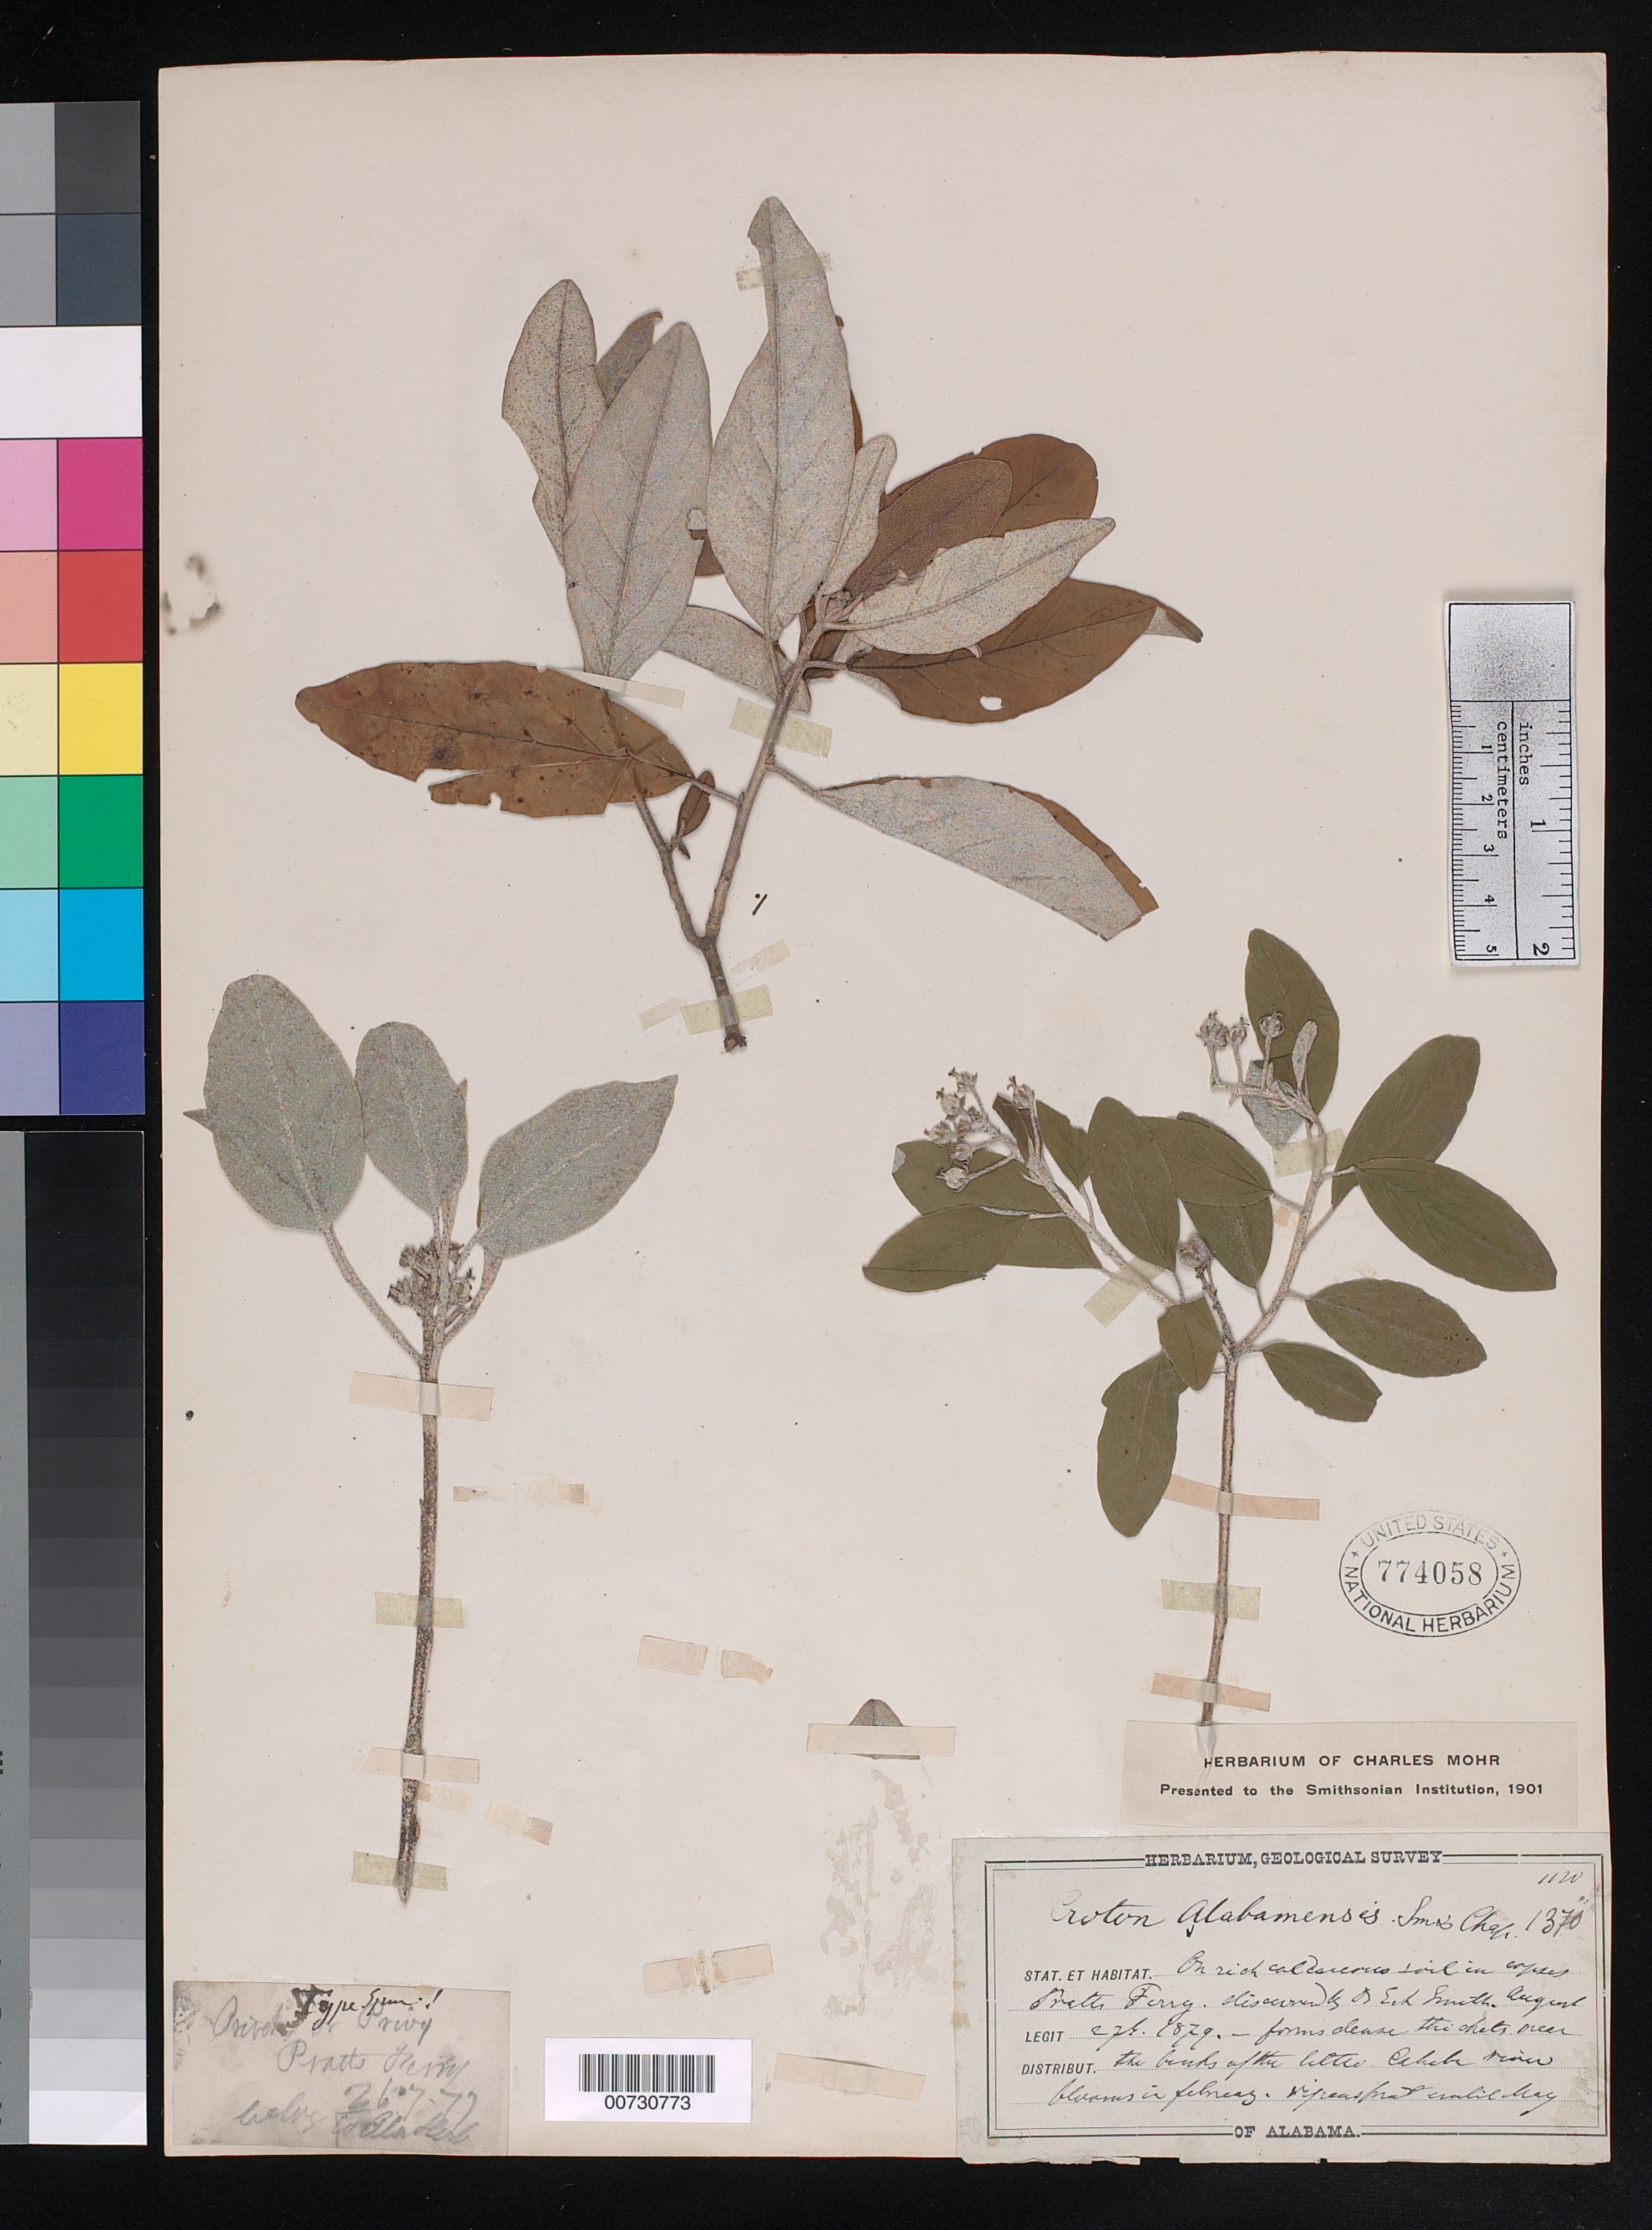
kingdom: Plantae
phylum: Tracheophyta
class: Magnoliopsida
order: Malpighiales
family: Euphorbiaceae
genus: Croton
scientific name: Croton alabamensis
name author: E.A. Sm. ex Chapm.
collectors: E. A. Smith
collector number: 1370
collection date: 1879-07-26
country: United States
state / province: Alabama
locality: Pratts Ferry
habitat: On rich calcareous soils in copses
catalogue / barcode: US 774058